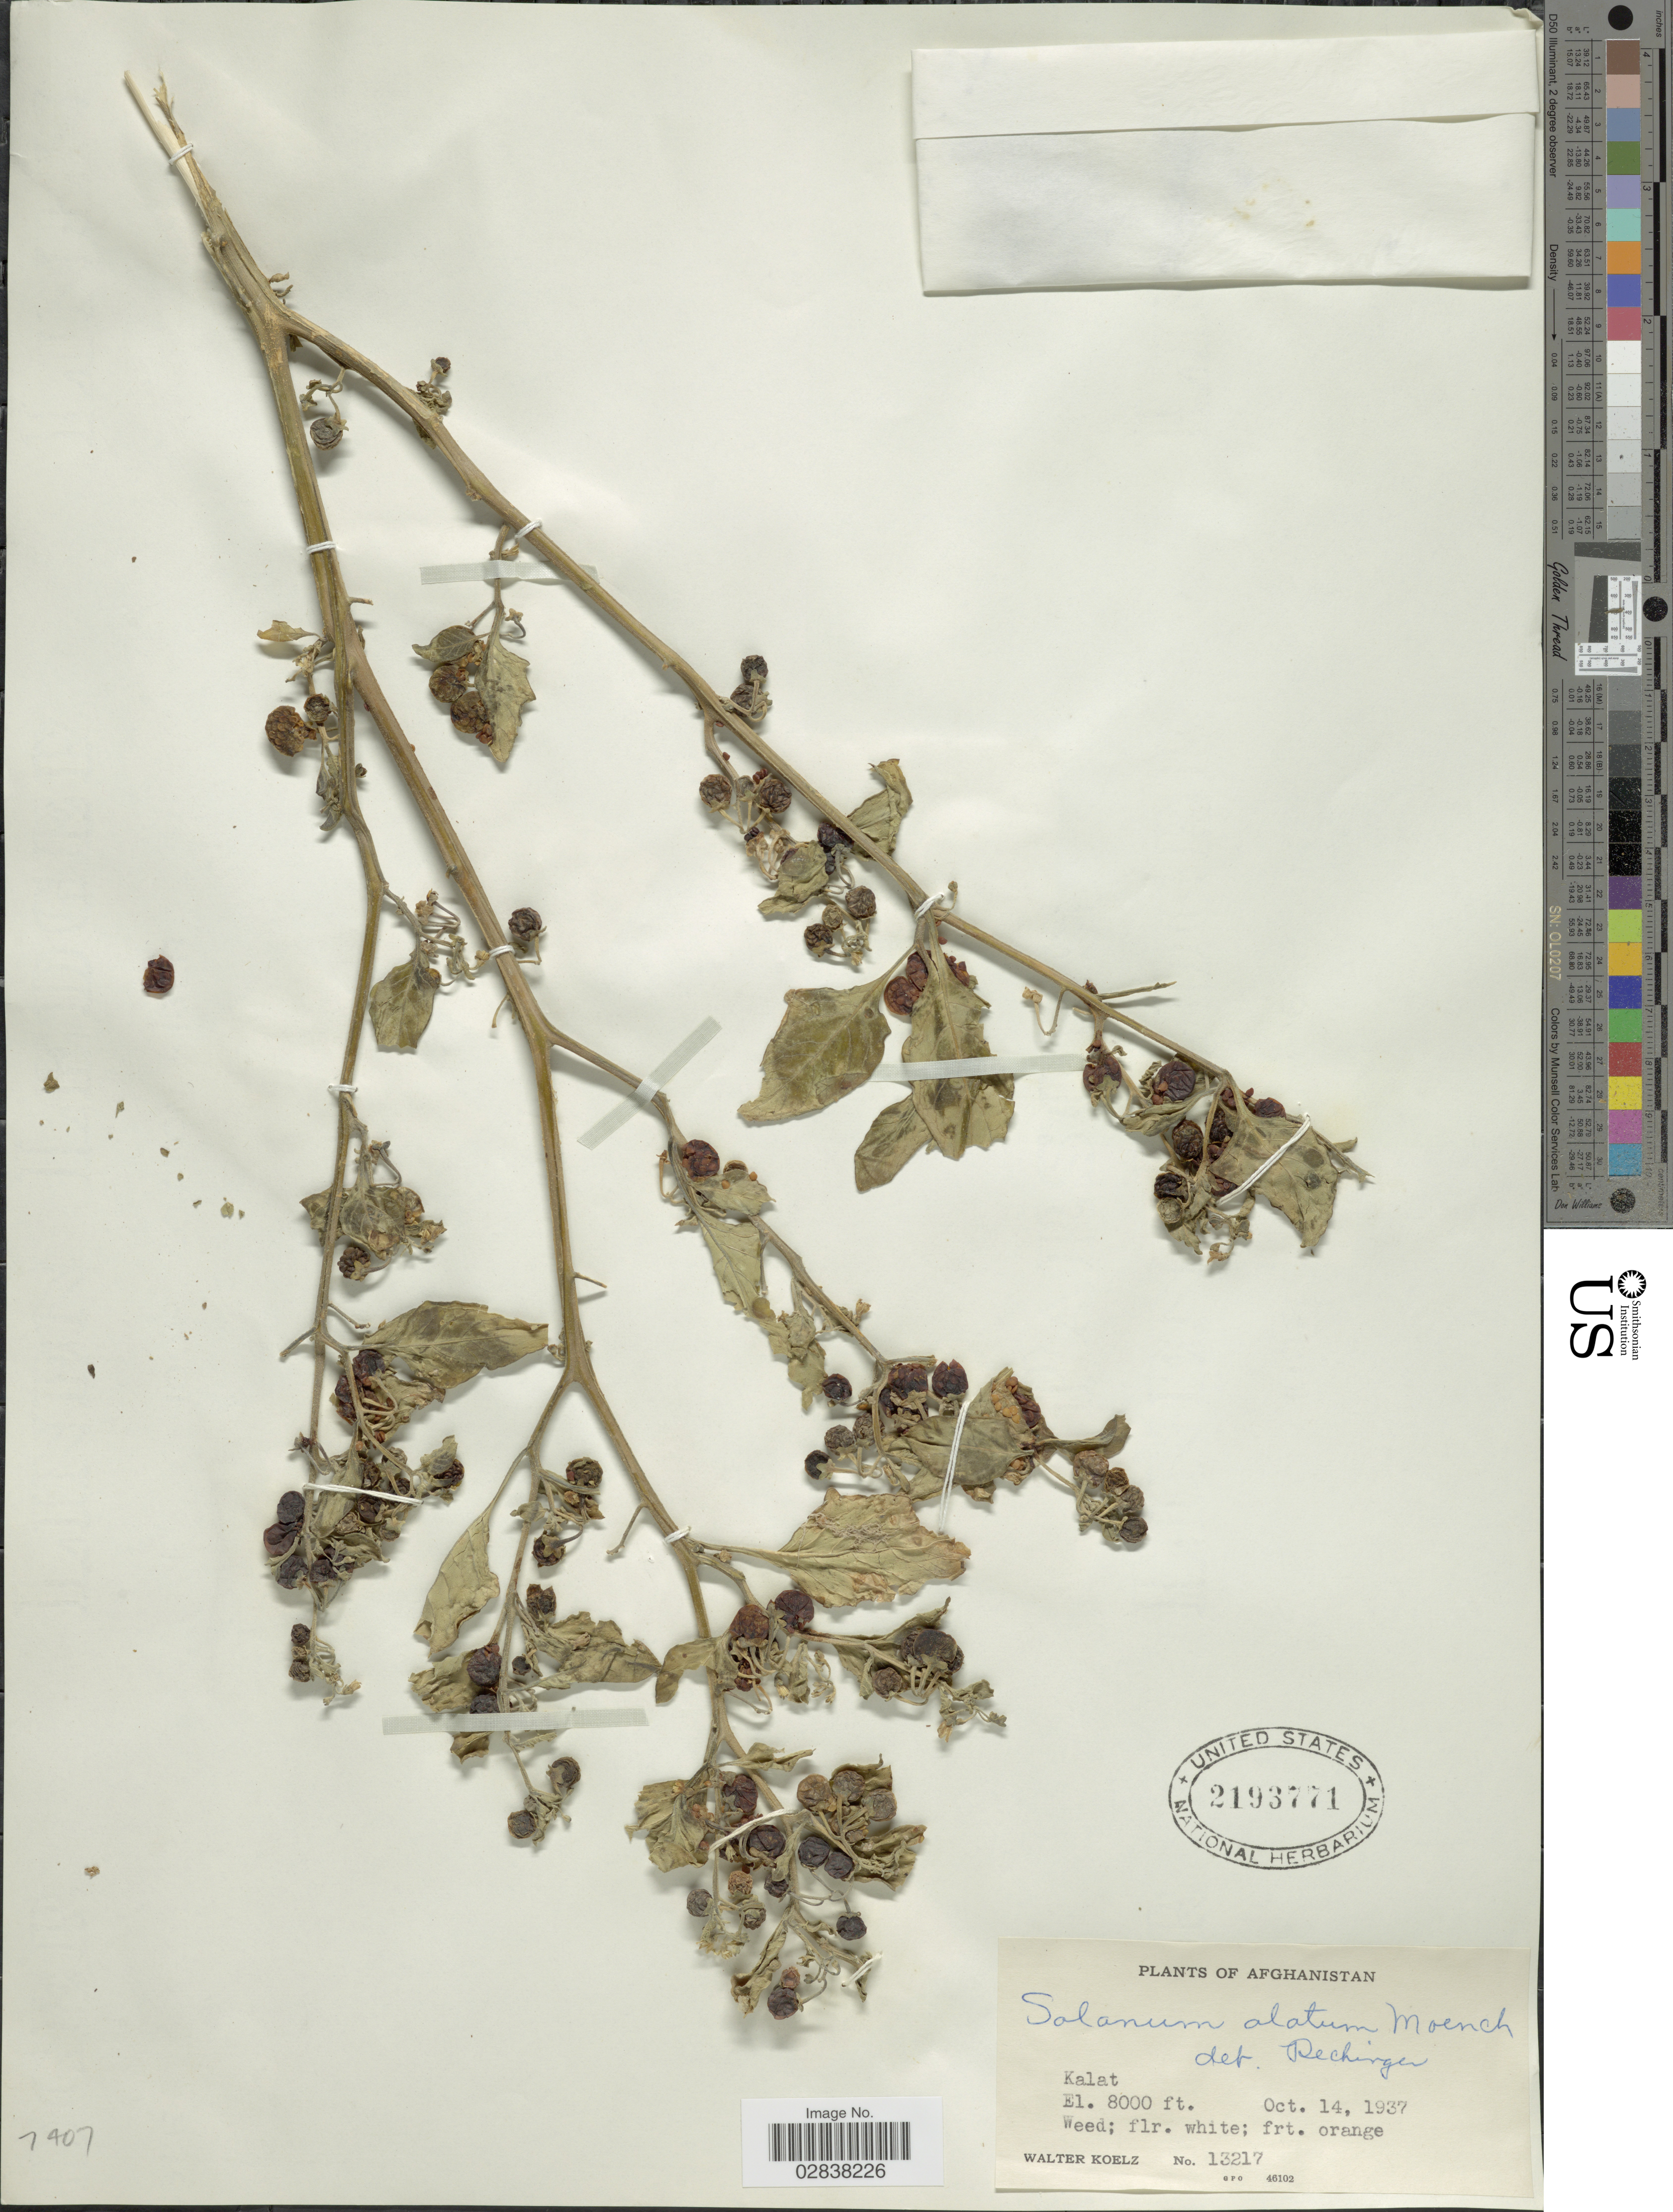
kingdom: Plantae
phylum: Tracheophyta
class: Magnoliopsida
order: Solanales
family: Solanaceae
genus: Solanum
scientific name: Solanum alatum Dunal, nom. illeg.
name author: Dunal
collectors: W. N. Koelz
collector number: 13217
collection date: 1937-10-14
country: Afghanistan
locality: Kalat.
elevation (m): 2438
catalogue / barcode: US 2193771